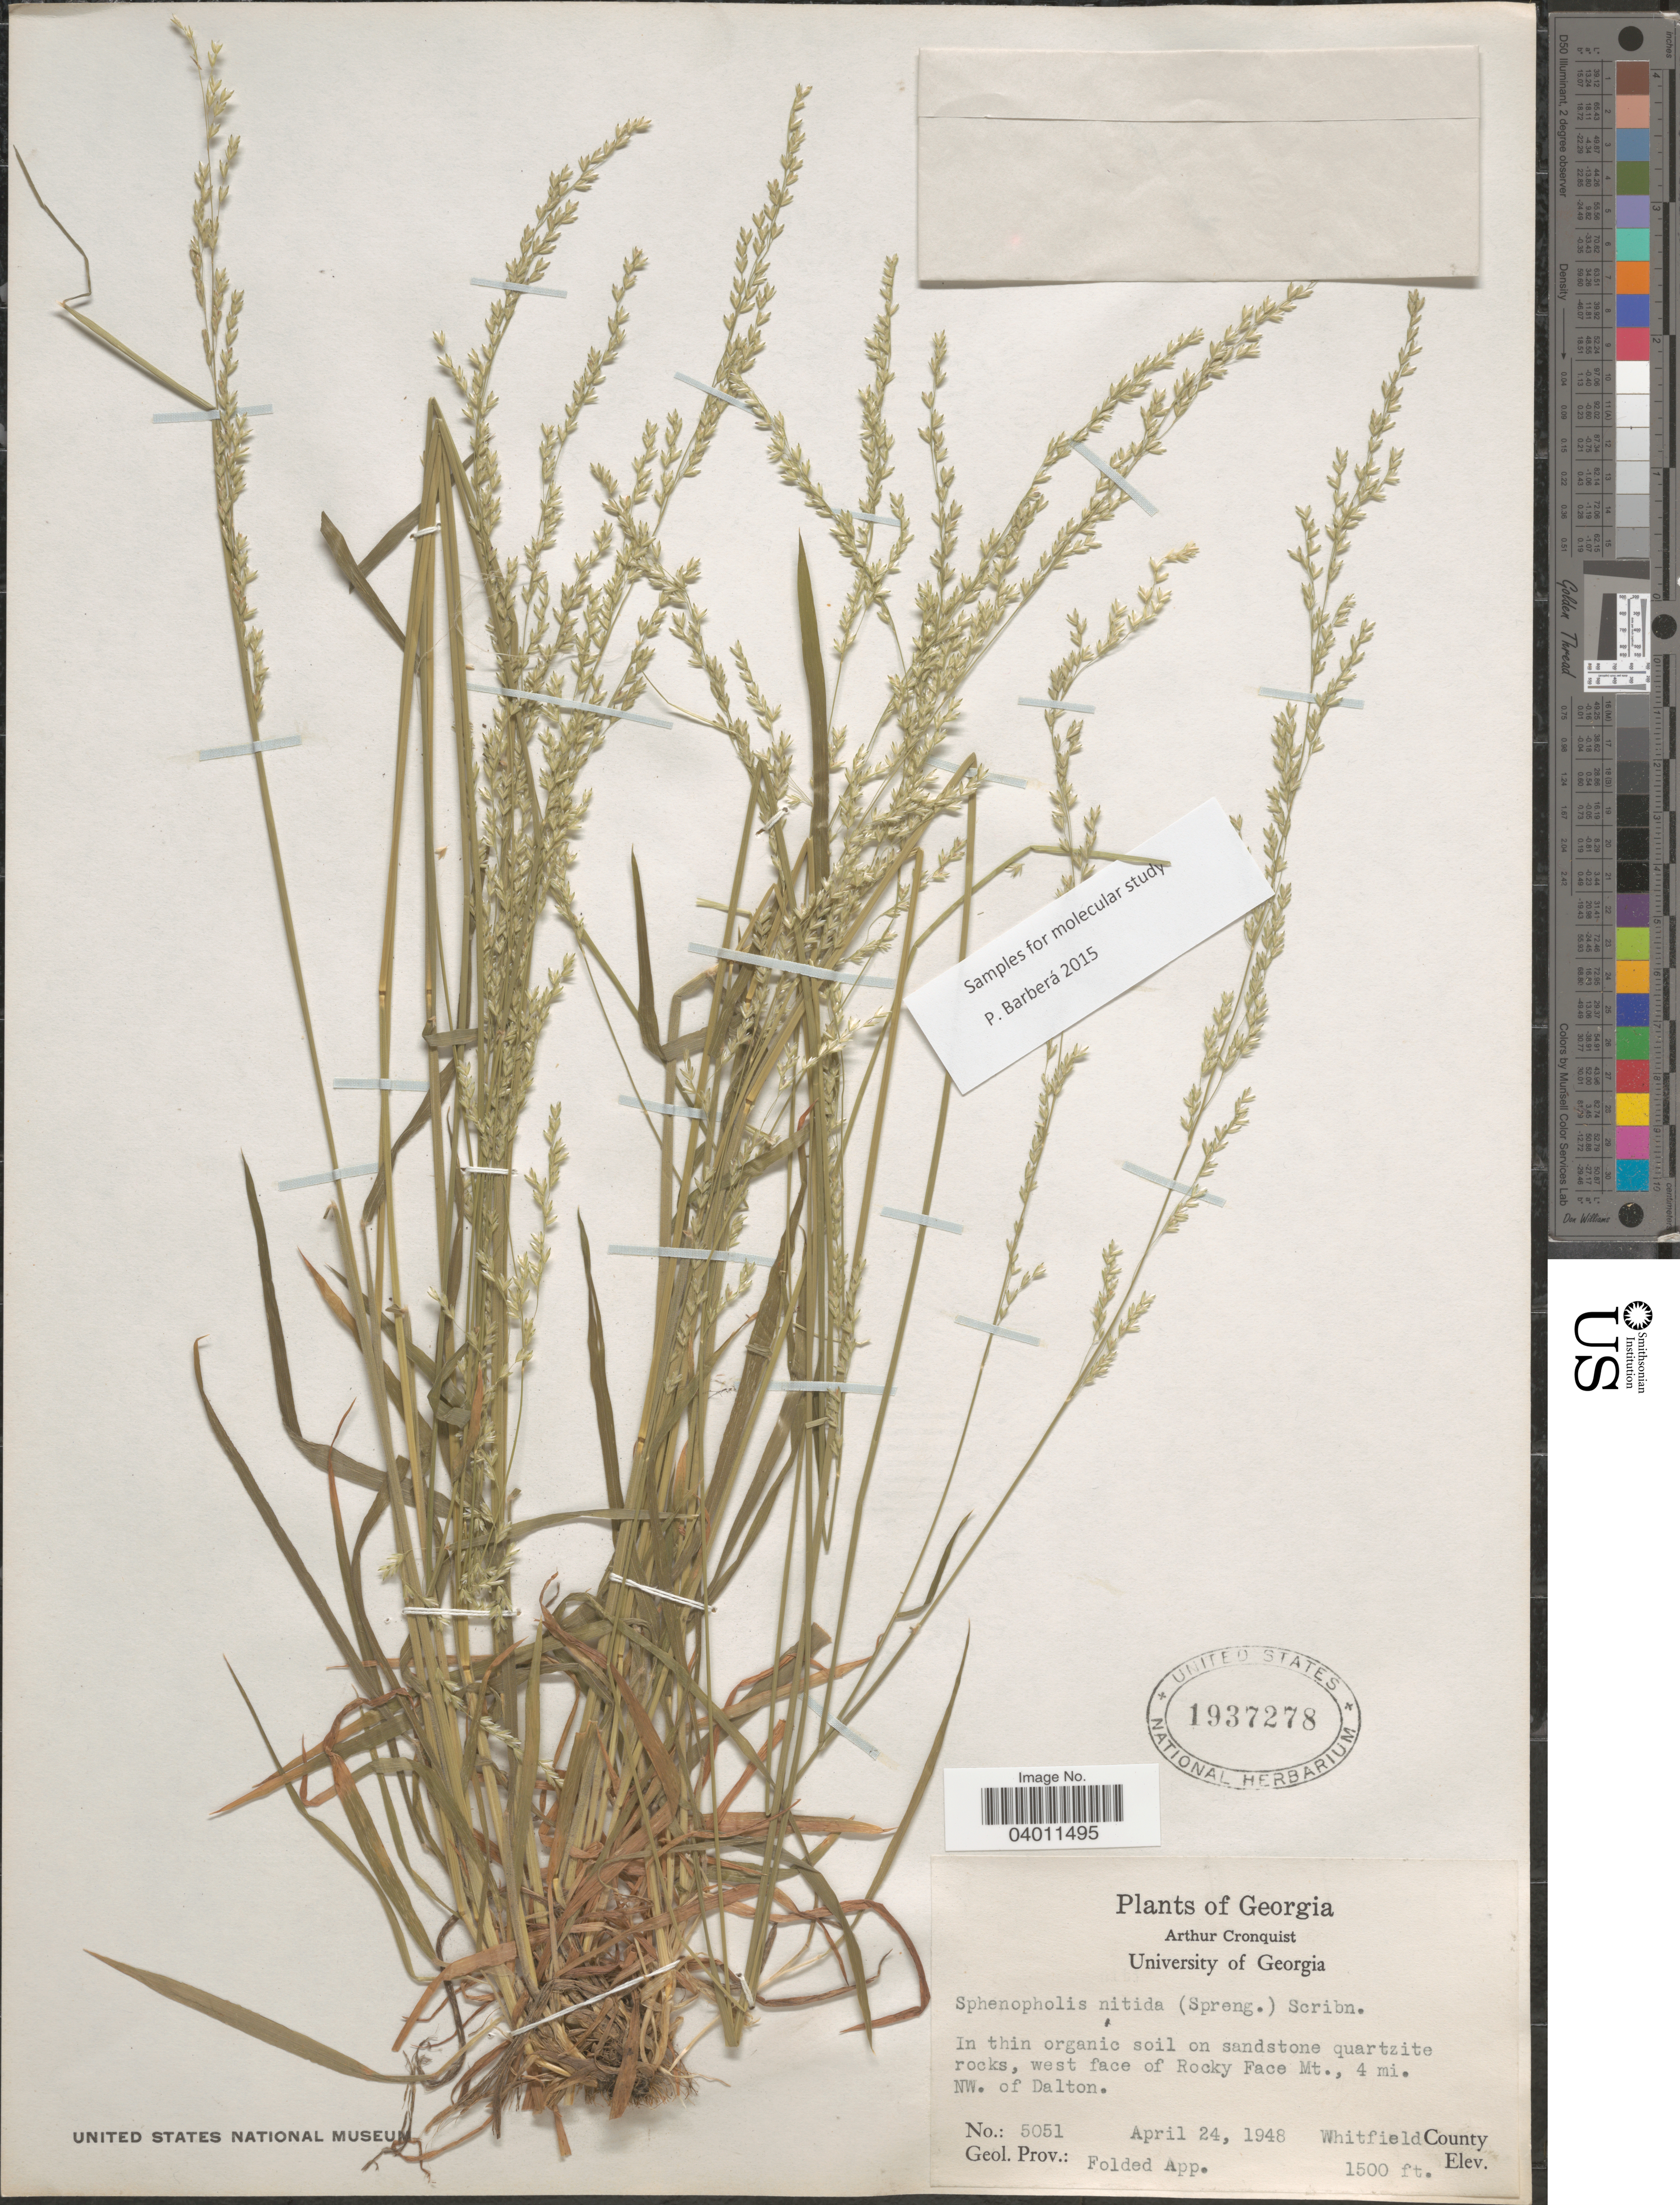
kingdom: Plantae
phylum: Tracheophyta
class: Liliopsida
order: Poales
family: Poaceae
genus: Sphenopholis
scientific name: Sphenopholis nitida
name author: (Biehler) Scribn.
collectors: A. J. Cronquist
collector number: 5051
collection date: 1948-04-24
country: United States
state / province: Georgia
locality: In thin organic soil on sandstone quartzite rocks, west face of Rocky Face Mt., 4 mi. NW. of Dalton. Whitfield County. Geol. Prov.: Folded App.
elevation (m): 457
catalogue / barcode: US 1937278